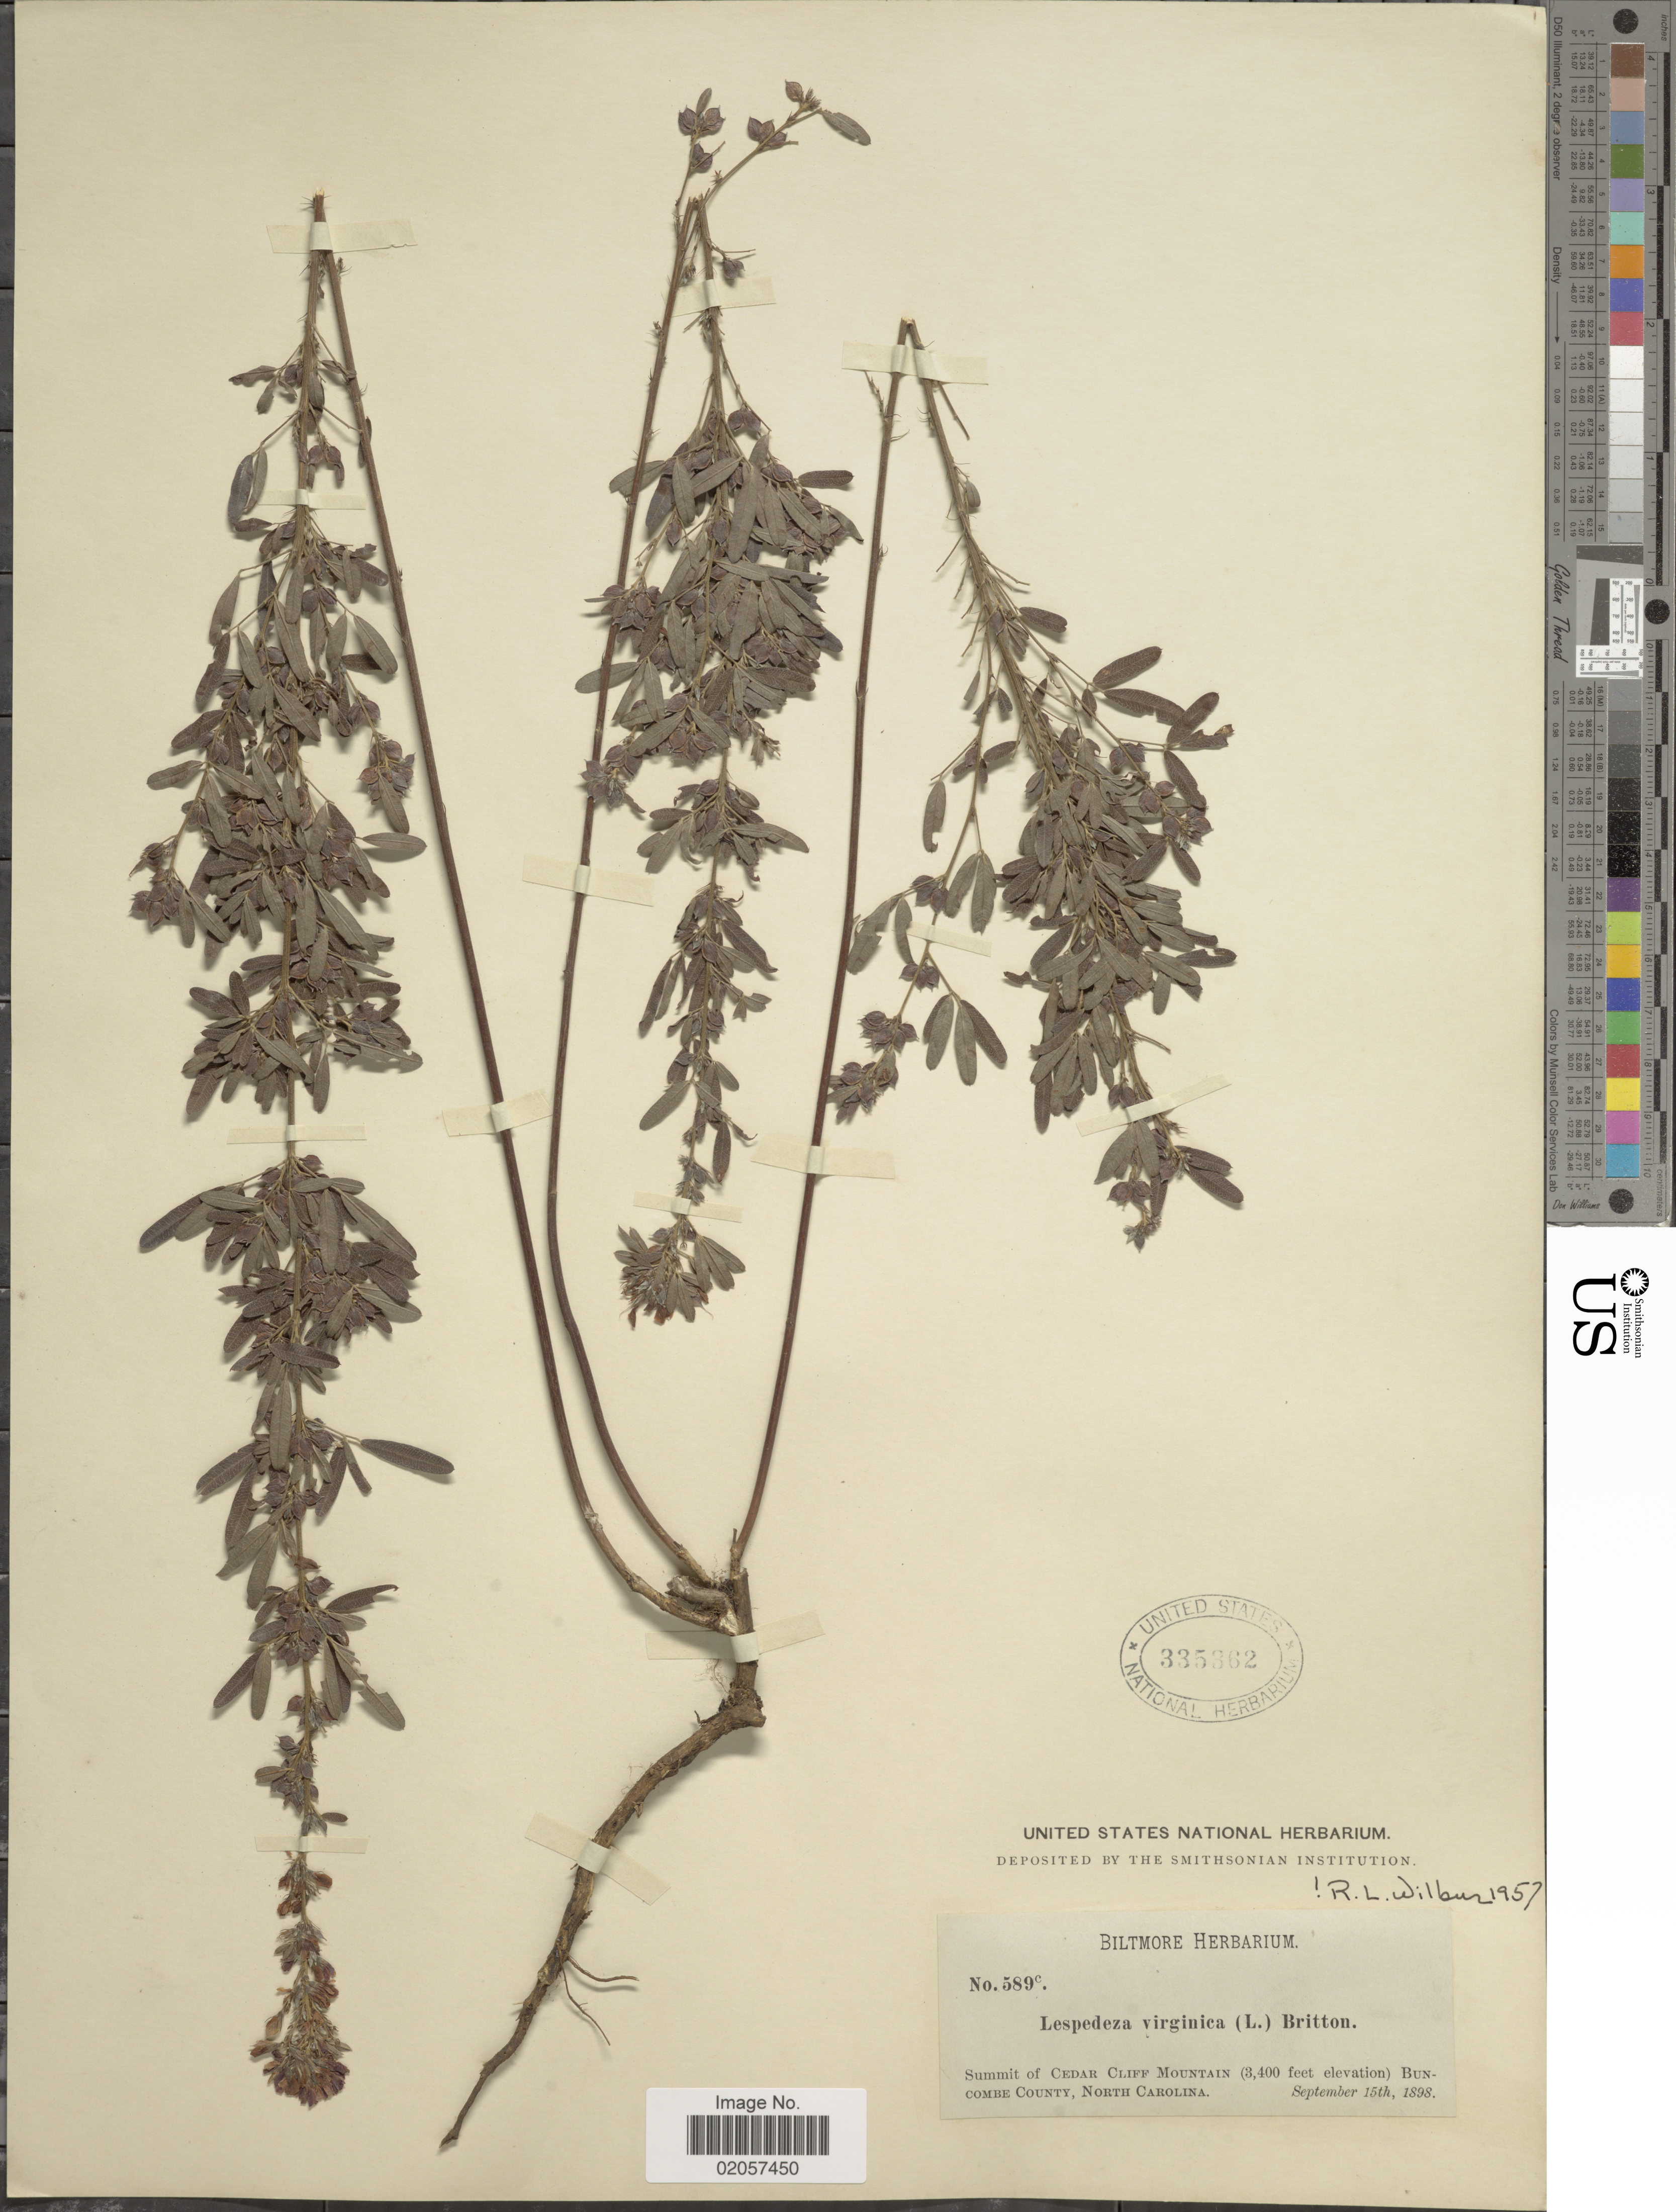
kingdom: Plantae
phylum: Tracheophyta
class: Magnoliopsida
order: Fabales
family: Fabaceae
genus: Lespedeza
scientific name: Lespedeza virginica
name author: (L.) Britton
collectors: ex herb. Biltmore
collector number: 589c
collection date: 1898-09-15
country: United States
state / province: North Carolina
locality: Summit of Cedar Cliff Mountain, Buncombe County, North Carolina.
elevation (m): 1036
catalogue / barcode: US 335862